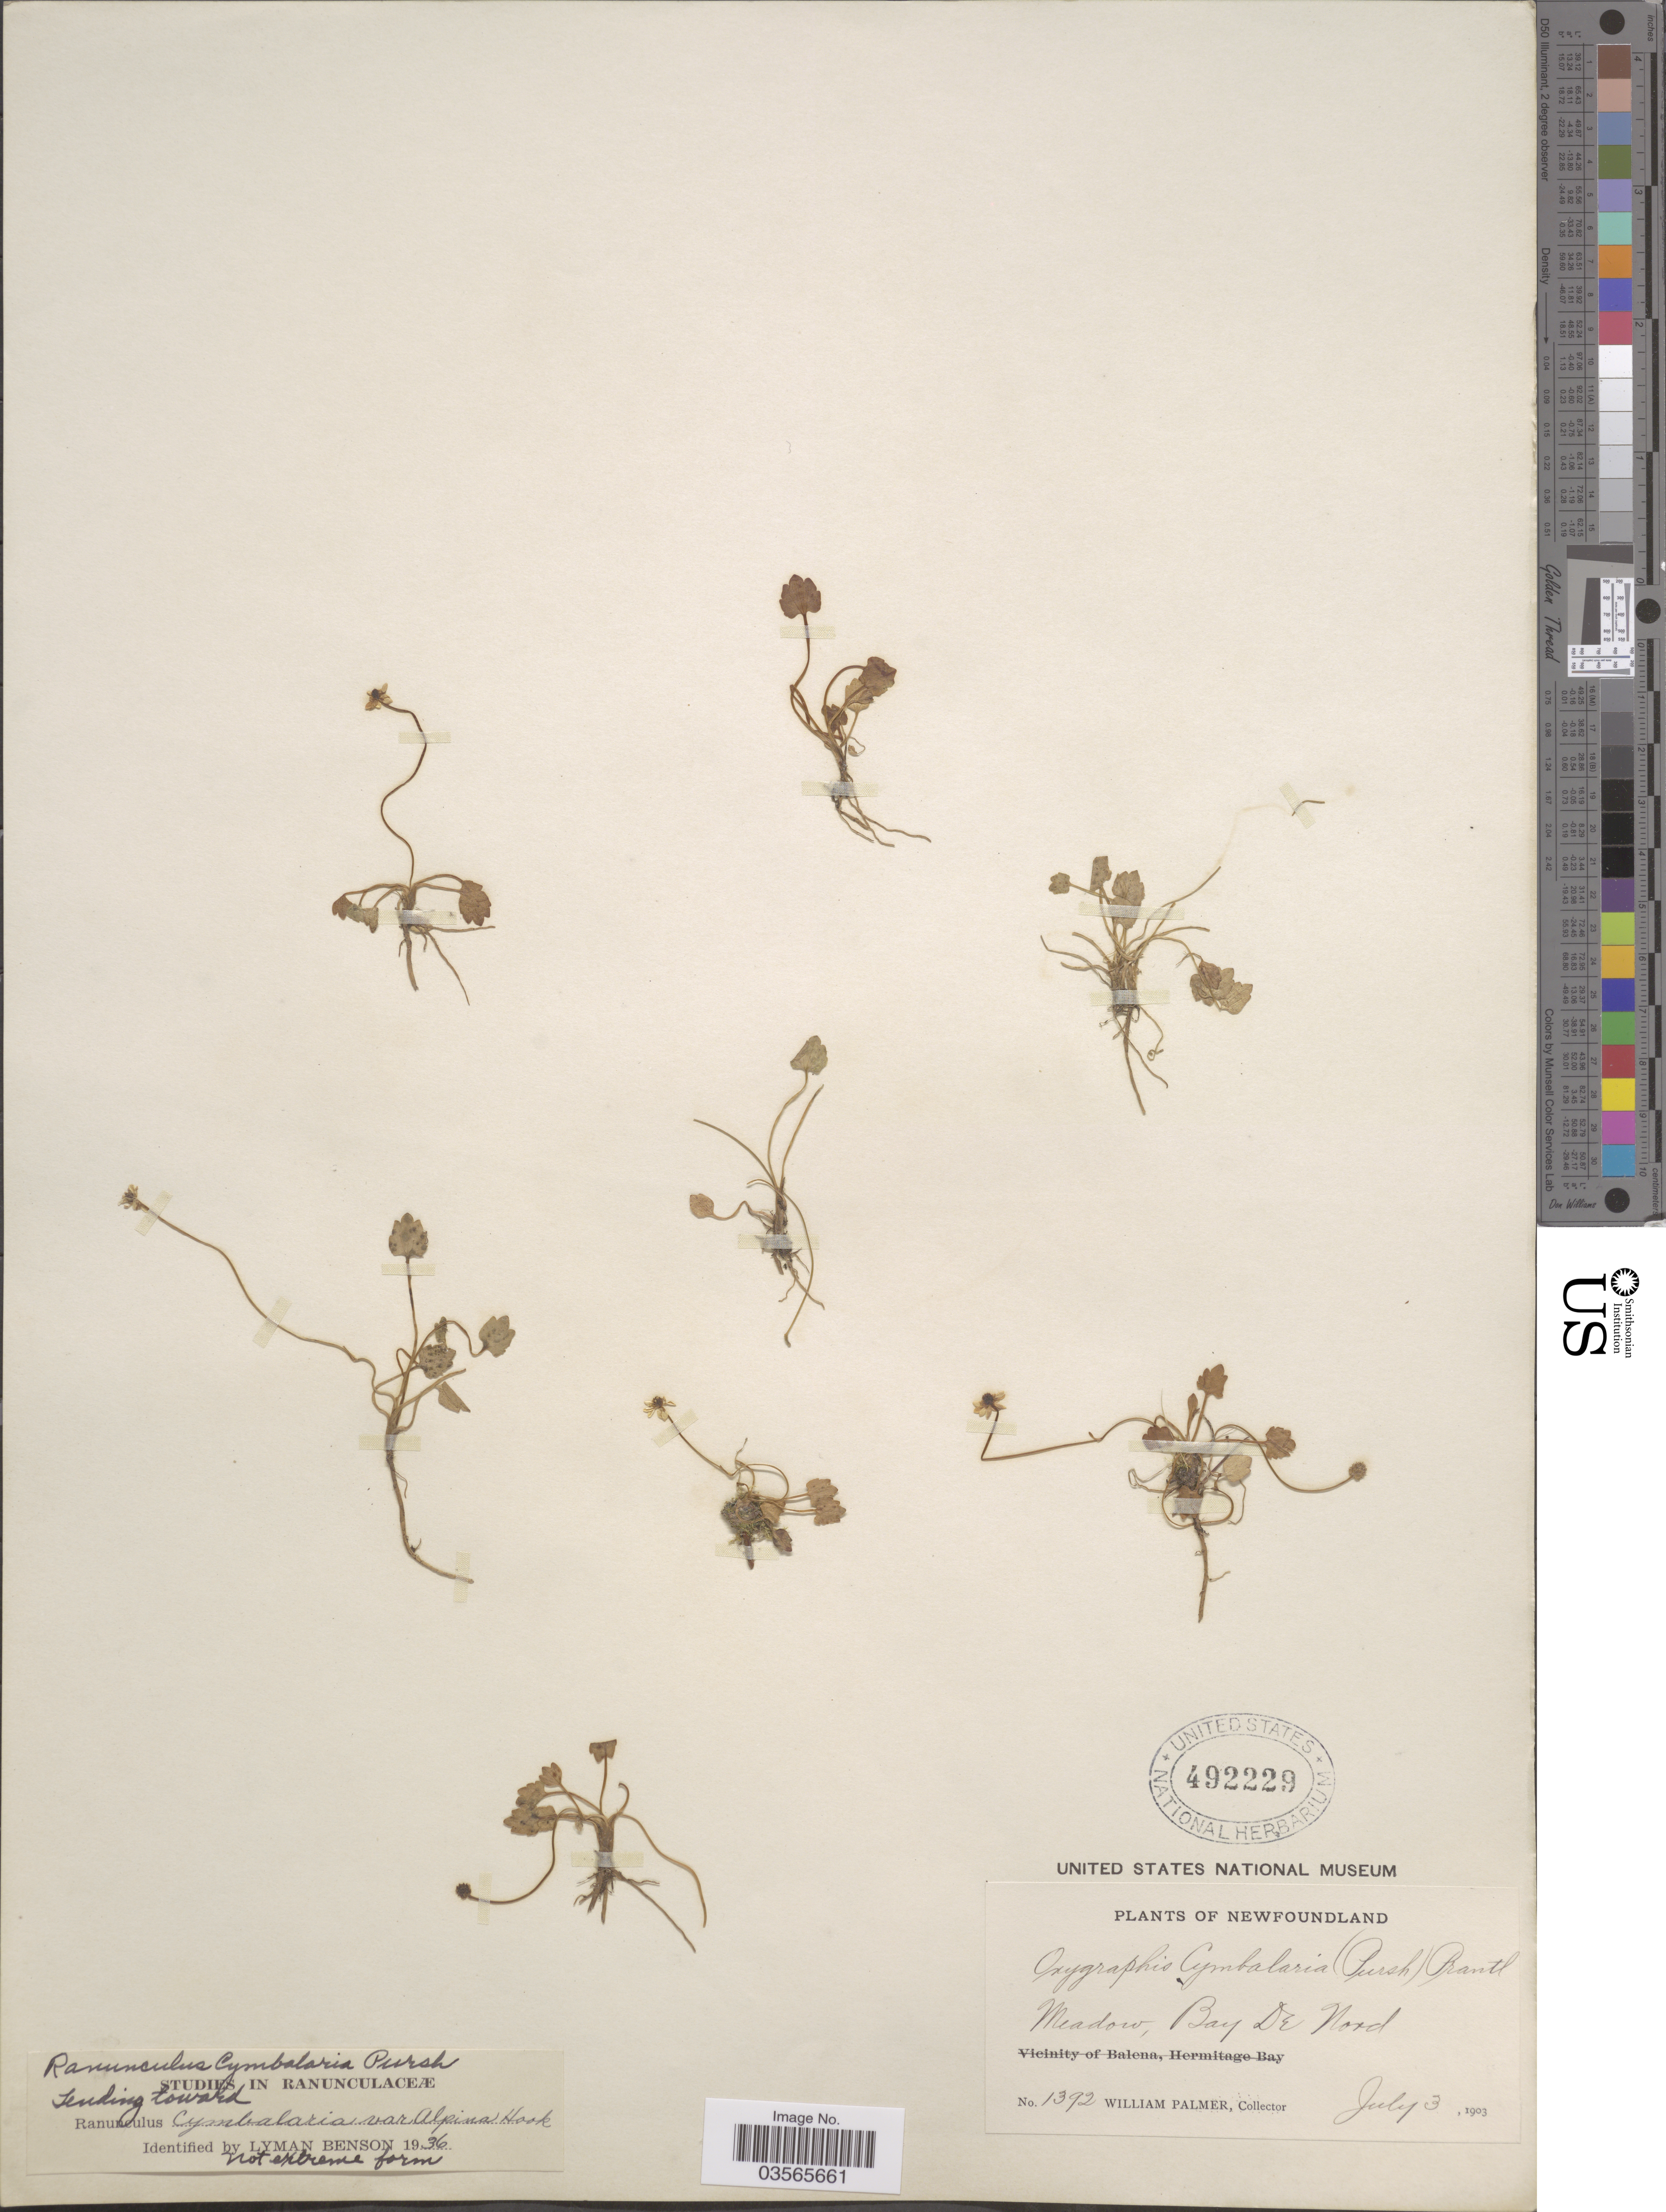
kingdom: Plantae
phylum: Tracheophyta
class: Magnoliopsida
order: Ranunculales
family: Ranunculaceae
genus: Halerpestes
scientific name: Halerpestes cymbalaria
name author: (Pursh) Greene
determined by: Strong, M. T., (US), Smithsonian Institution - National Museum of Natural History (UNITED STATES)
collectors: W. Palmer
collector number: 1392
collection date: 1903-07-03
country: Canada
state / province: Newfoundland and Labrador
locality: Meadow, Bay De Nord.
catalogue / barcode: US 492229